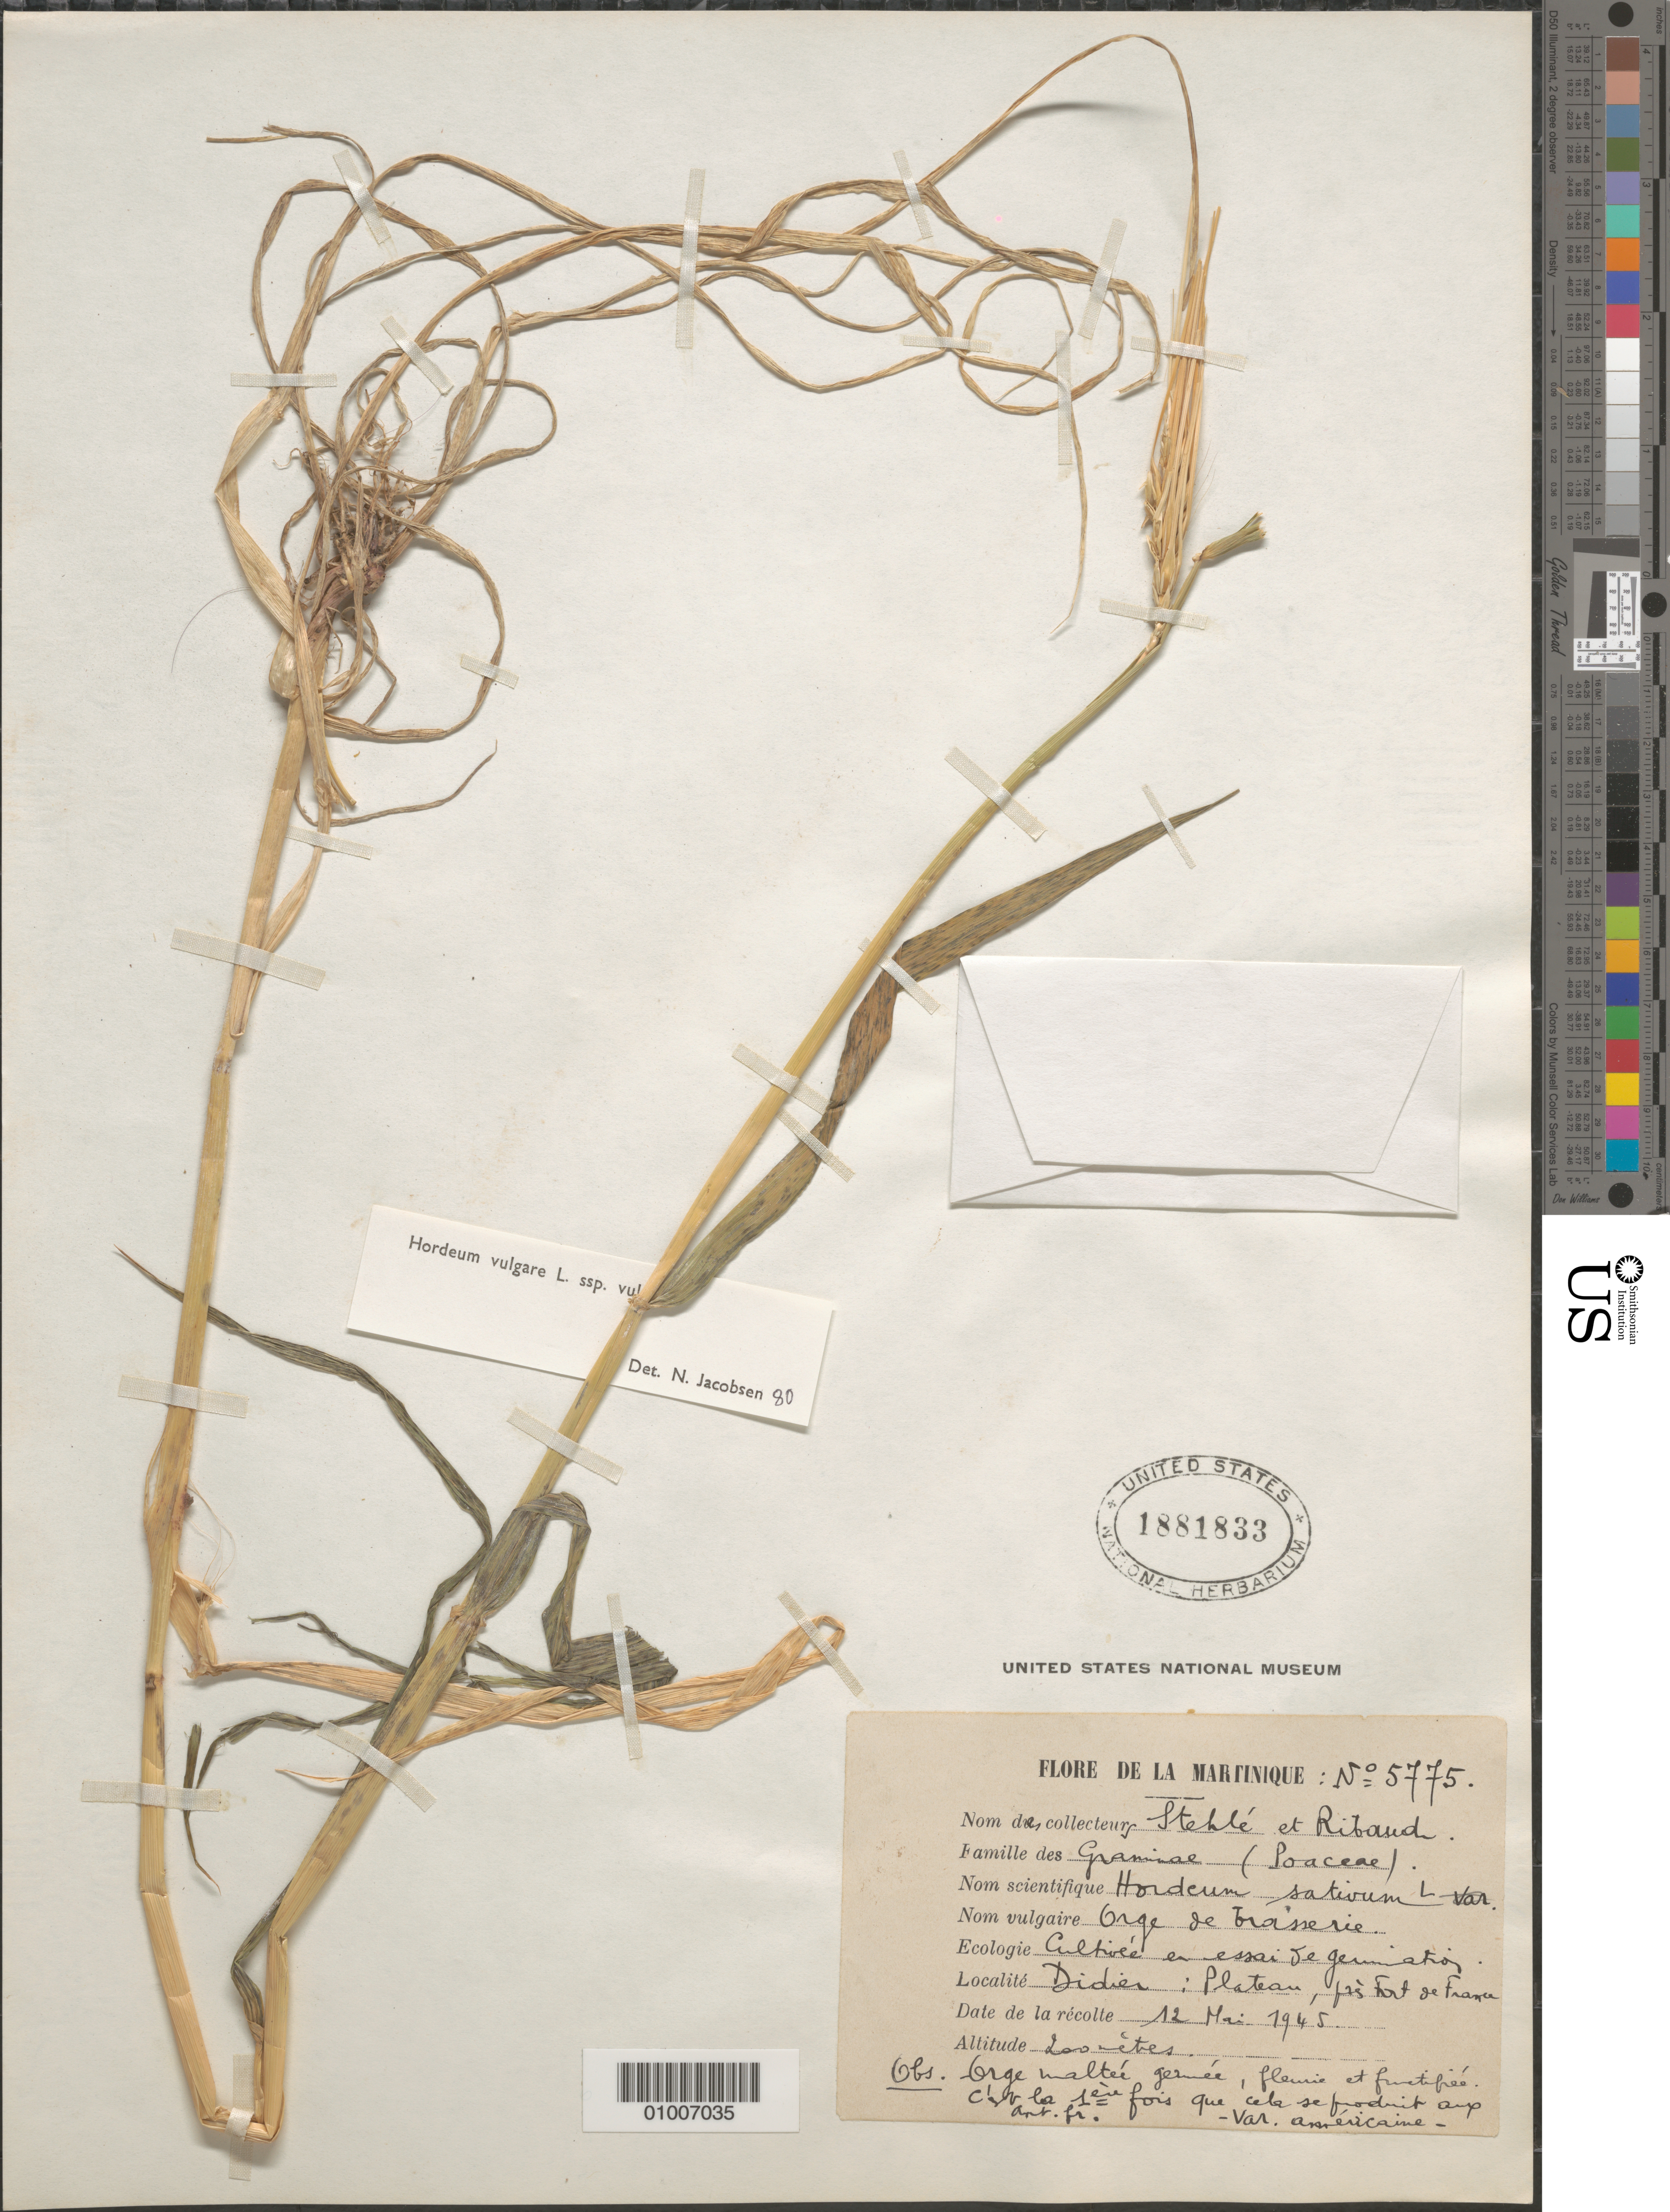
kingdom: Plantae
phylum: Tracheophyta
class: Liliopsida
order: Poales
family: Poaceae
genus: Hordeum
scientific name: Hordeum vulgare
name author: L.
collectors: H. Stehlé & -. Ribaud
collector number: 5775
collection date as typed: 12 May 1945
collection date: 1945-05-12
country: Martinique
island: Martinique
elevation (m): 200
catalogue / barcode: US 1881833